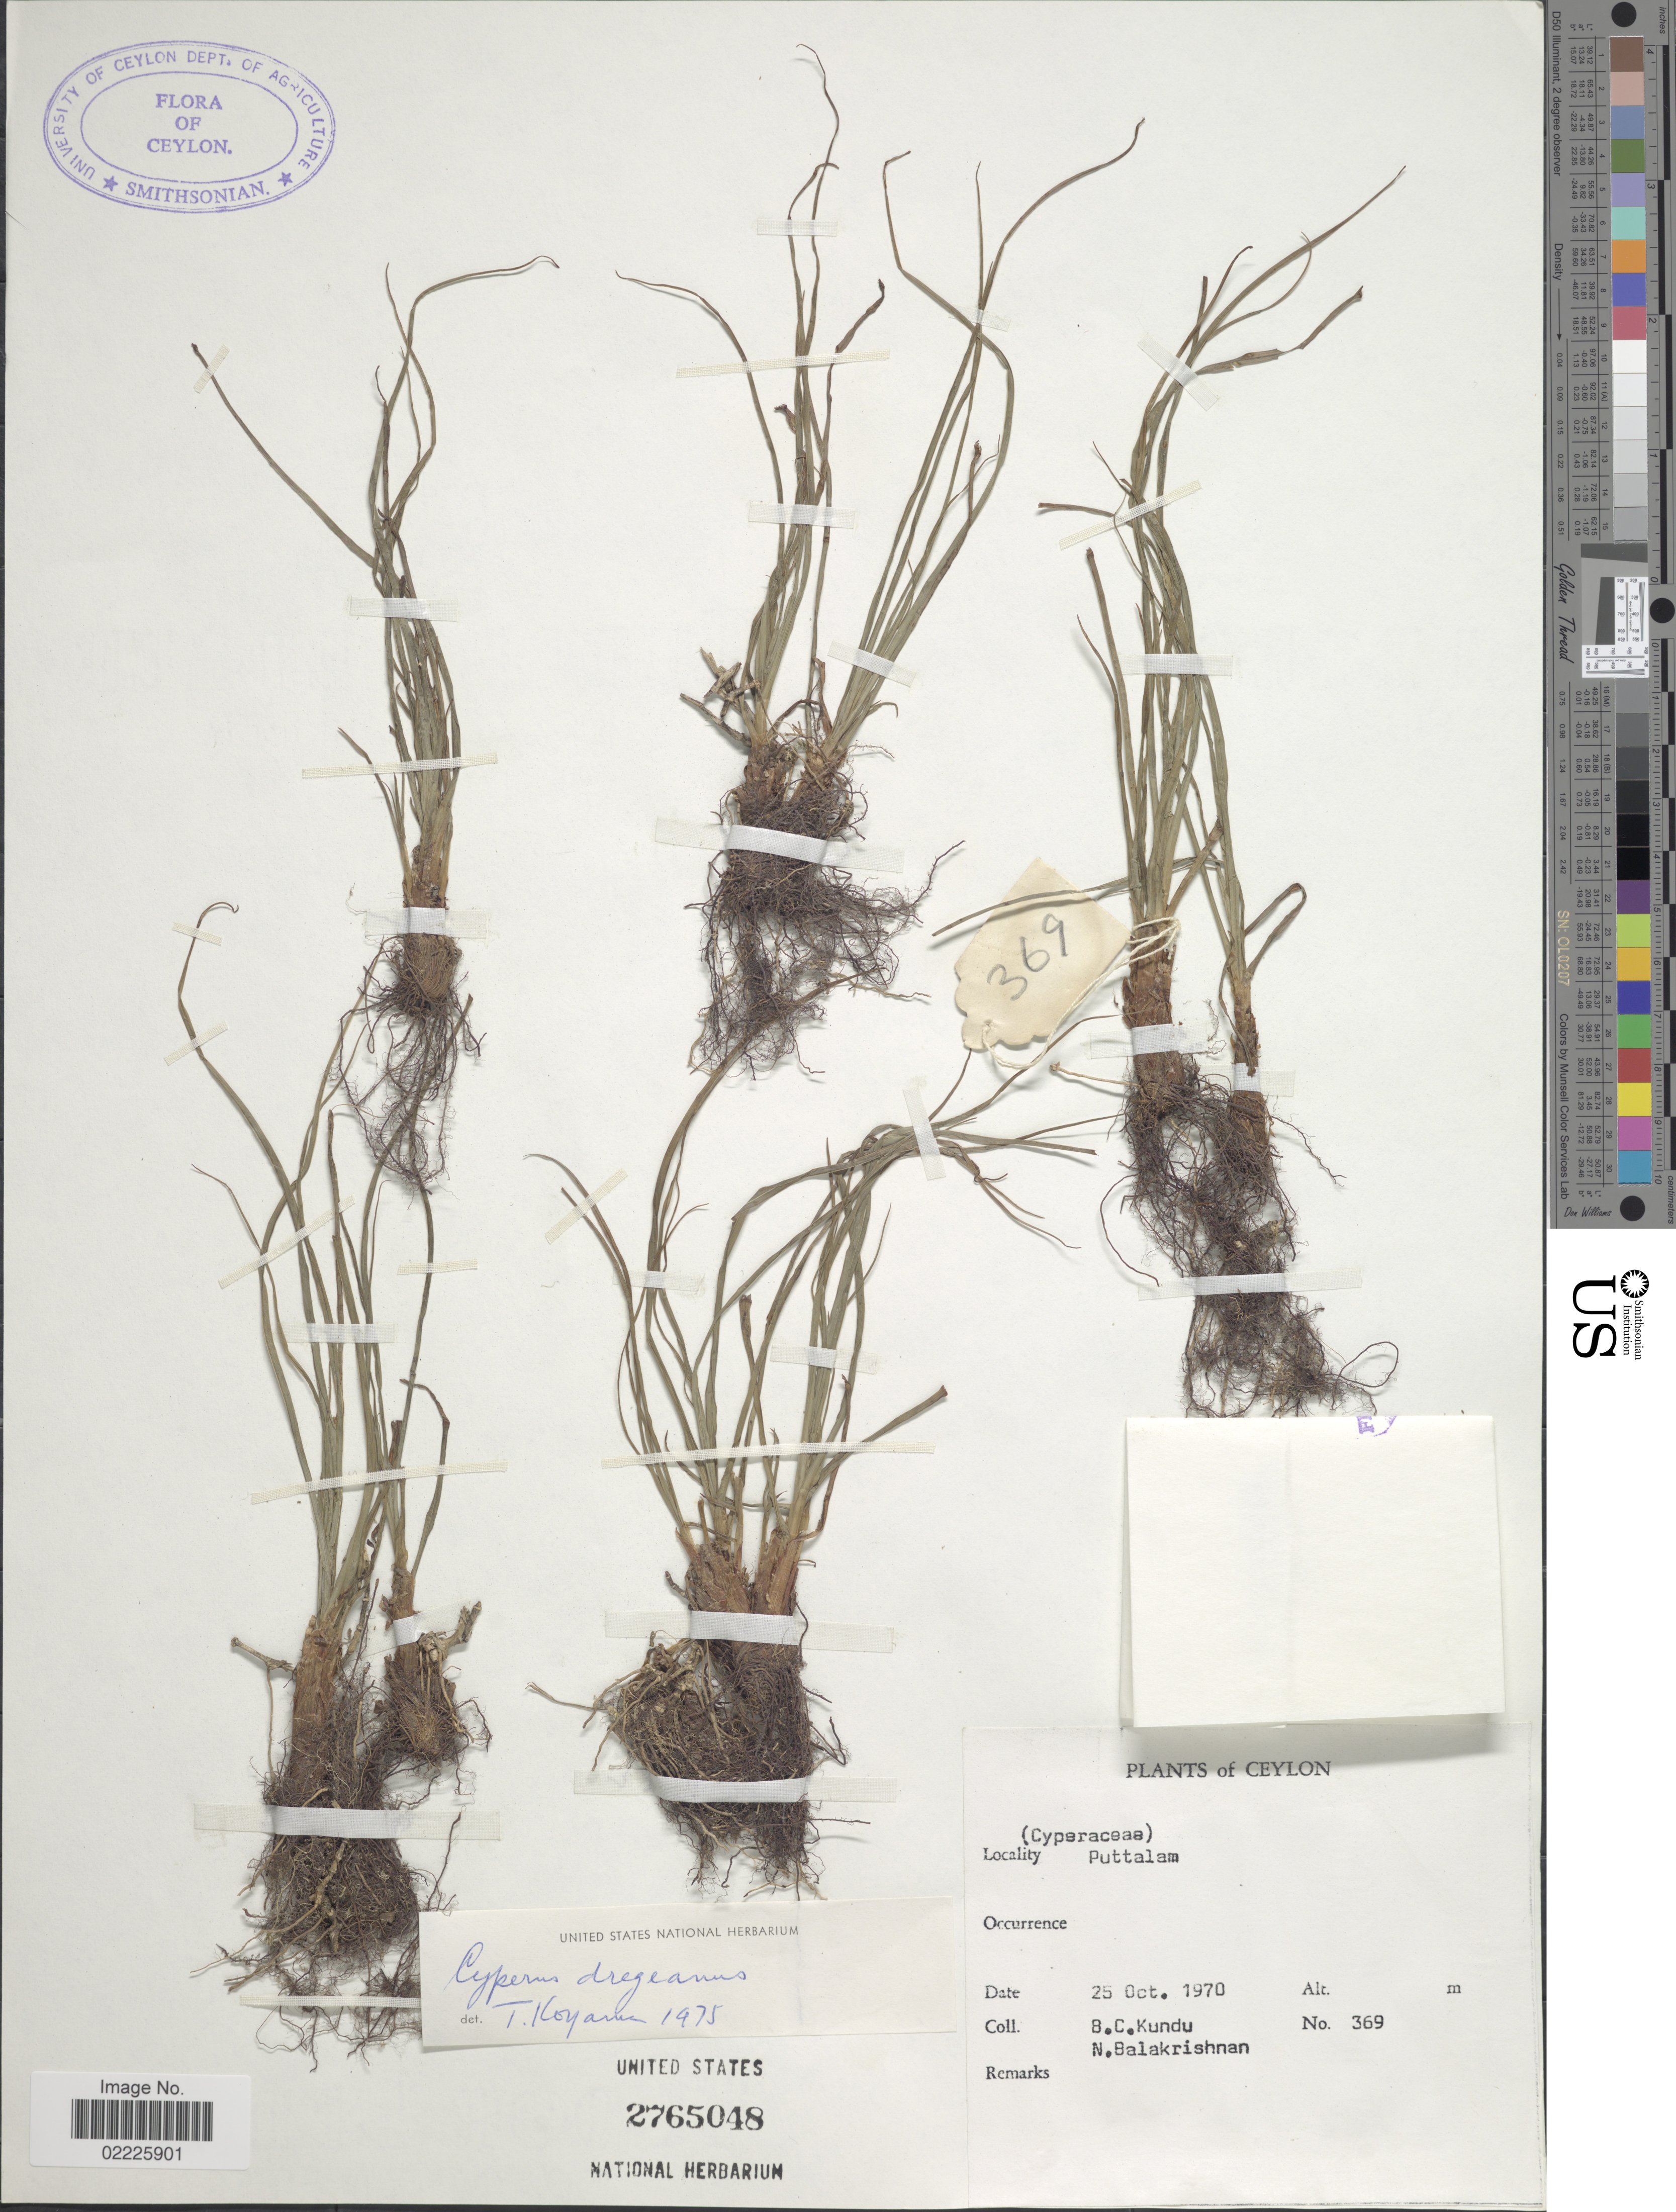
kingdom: Plantae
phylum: Tracheophyta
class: Liliopsida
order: Poales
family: Cyperaceae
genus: Cyperus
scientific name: Cyperus dregeanus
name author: Kunth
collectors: B. C. Kundu & N. Balakrishnan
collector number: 369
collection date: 1970-10-25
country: Sri Lanka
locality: Ceylon, Puttalam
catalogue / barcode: US 2765048